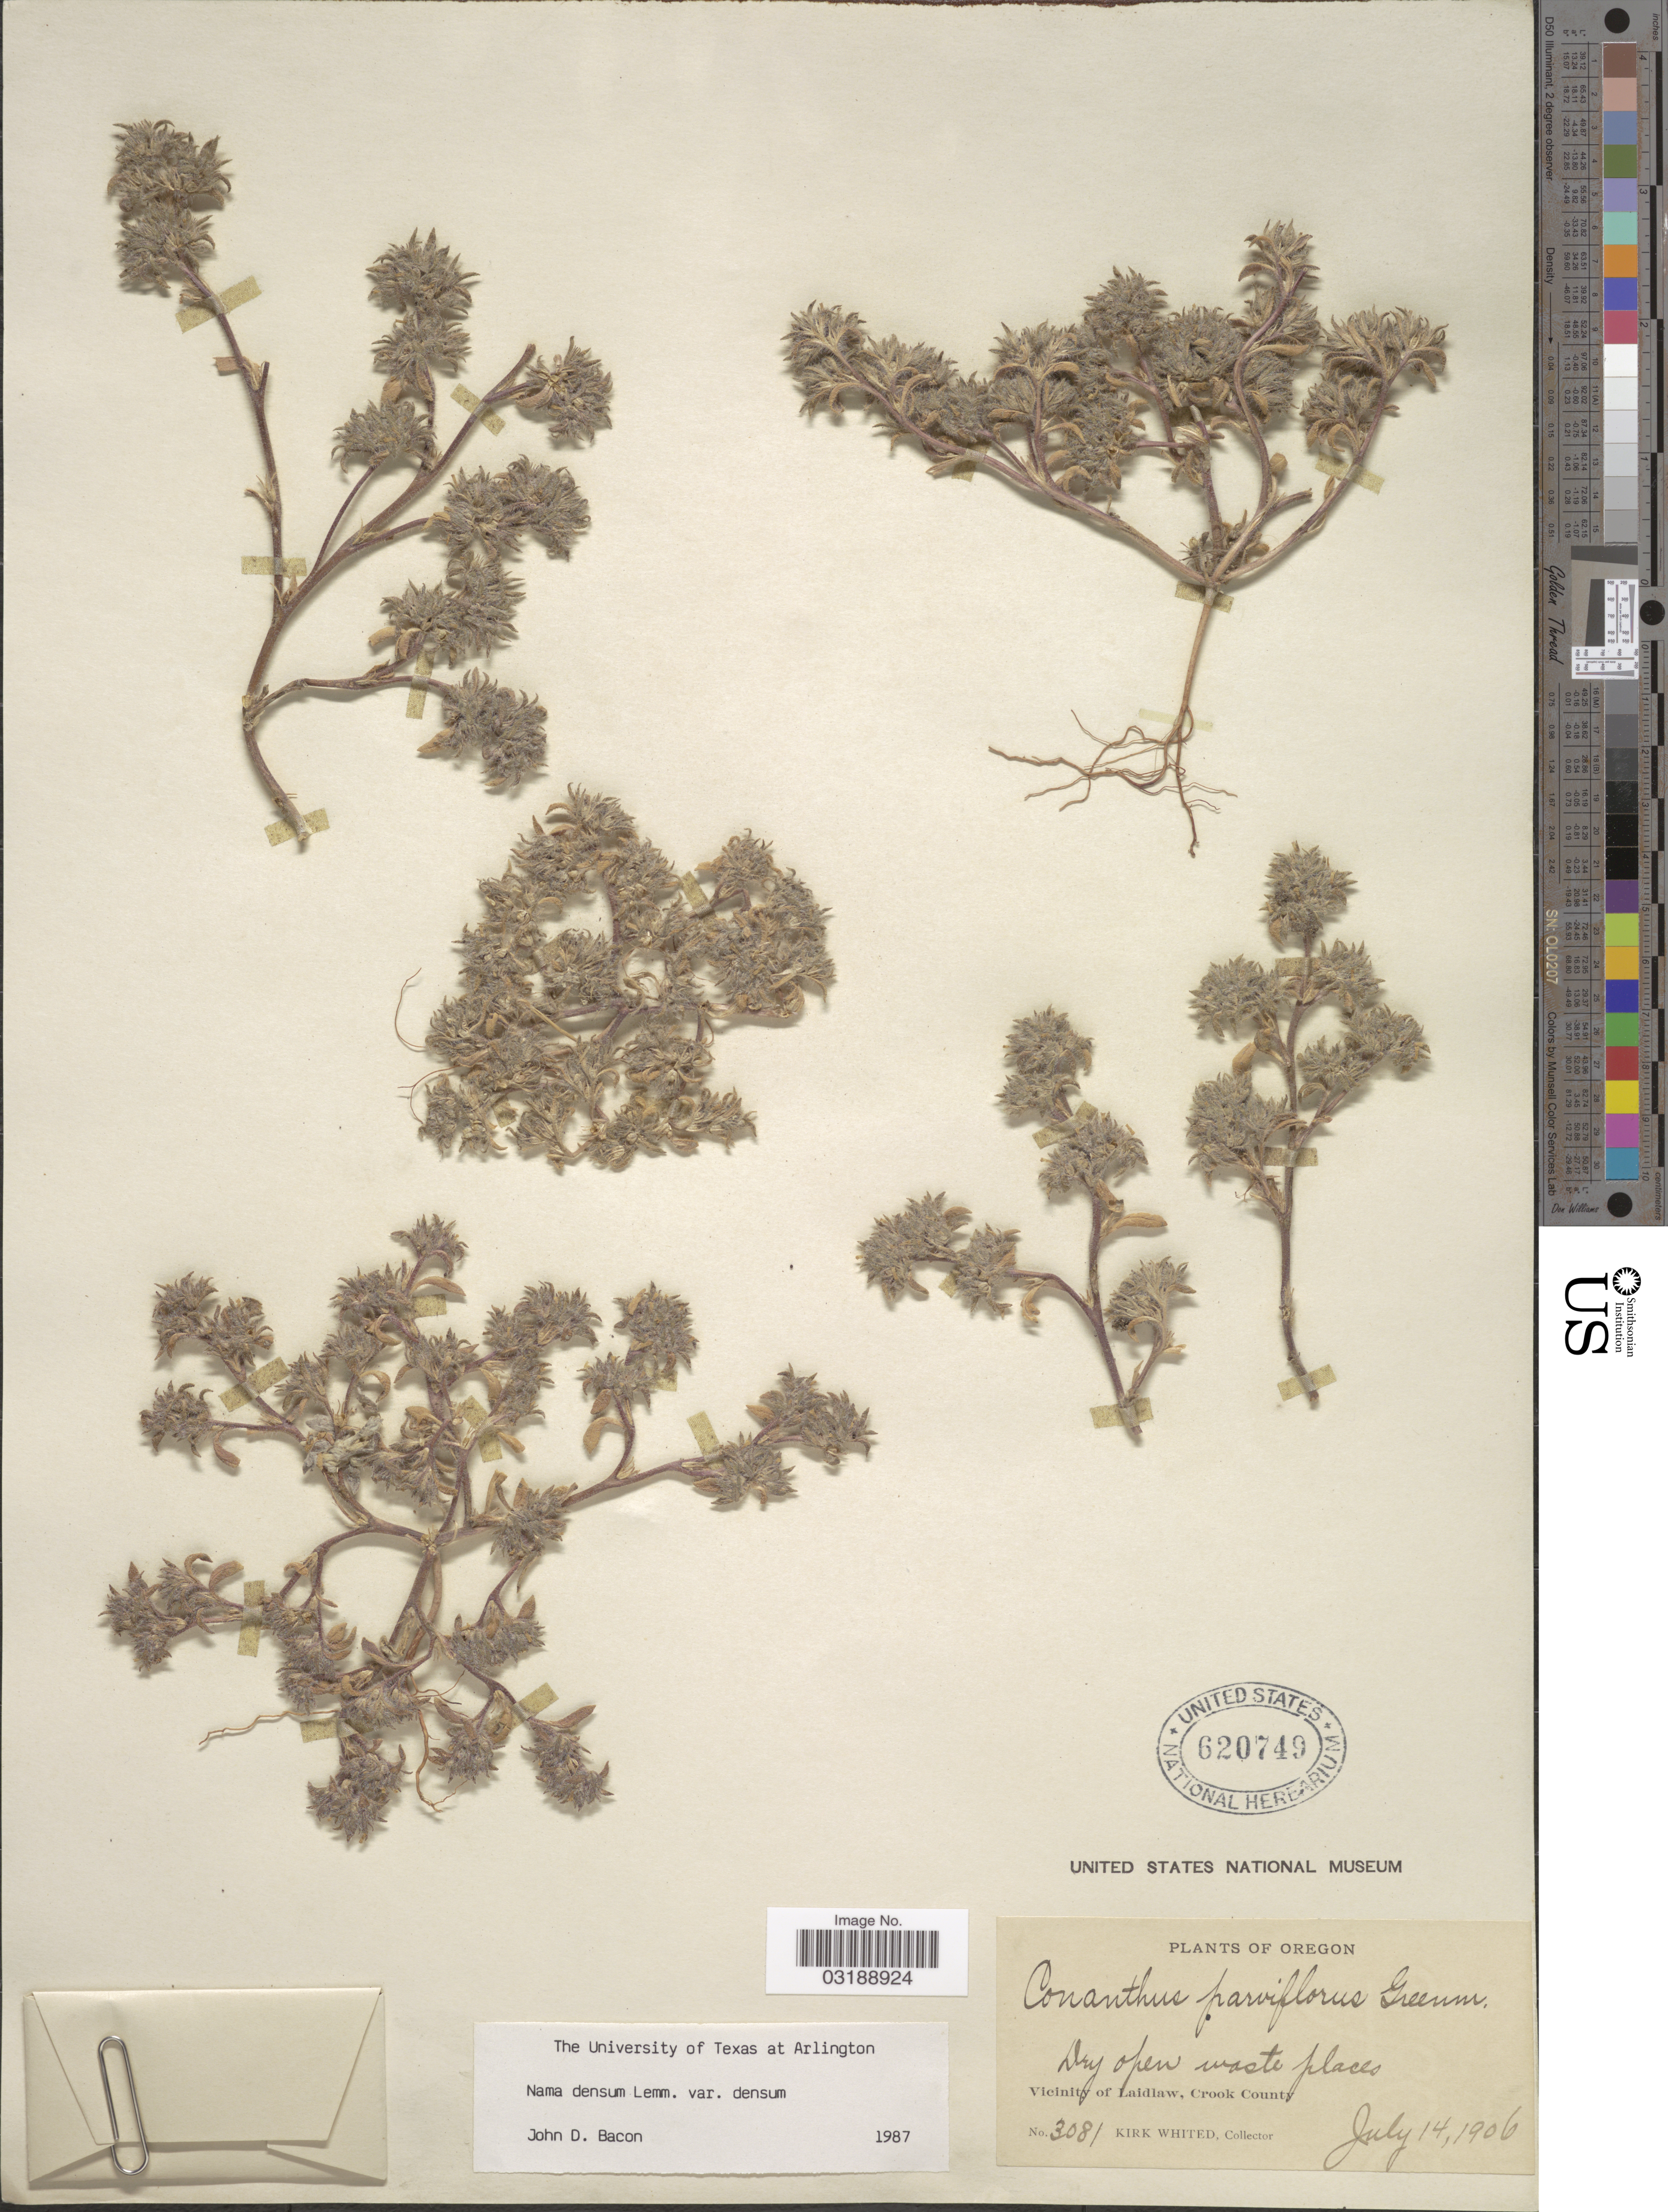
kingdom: Plantae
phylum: Tracheophyta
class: Magnoliopsida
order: Boraginales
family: Namaceae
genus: Nama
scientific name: Nama densa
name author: Lemmon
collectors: K. Whited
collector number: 3081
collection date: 1906-07-14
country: United States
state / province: Oregon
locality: Vicinity of Laidlaw, Crook County.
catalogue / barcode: US 620749